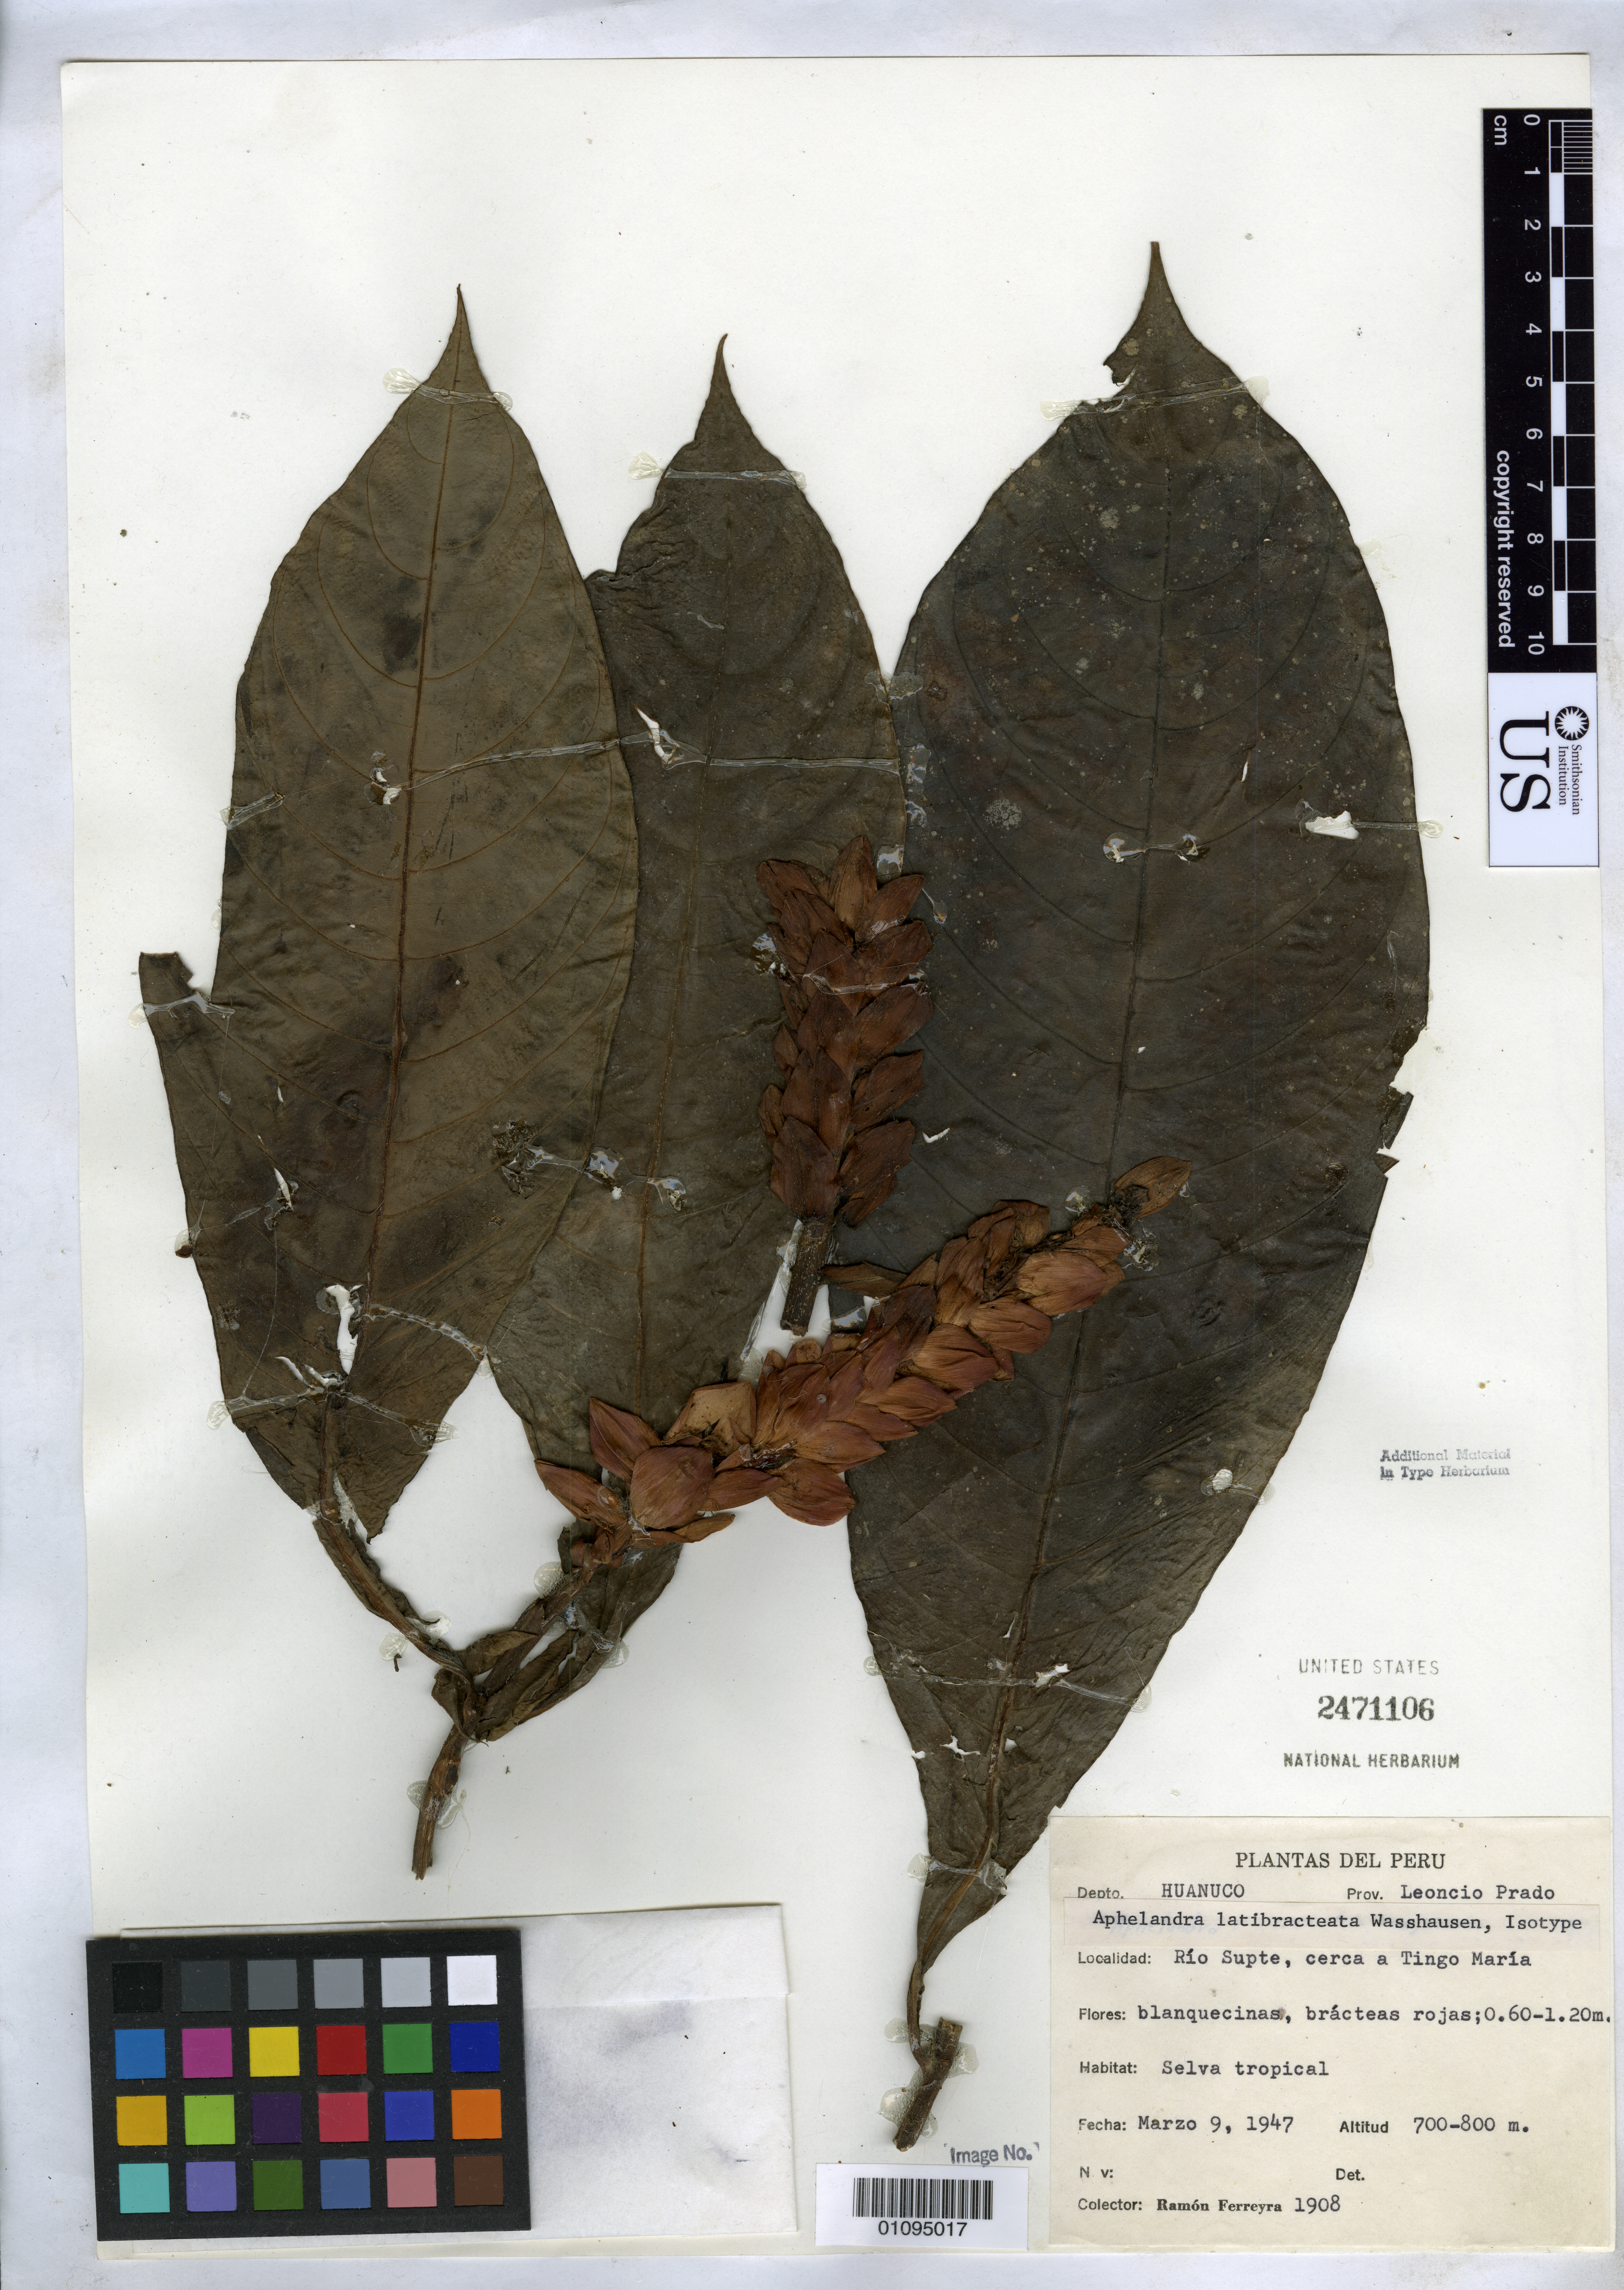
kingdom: Plantae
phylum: Tracheophyta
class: Magnoliopsida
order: Lamiales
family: Acanthaceae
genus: Aphelandra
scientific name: Aphelandra latibracteata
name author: Wassh.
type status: Isotype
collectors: R. A. Ferreyra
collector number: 1908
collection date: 1947-03-09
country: Peru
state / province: Huánuco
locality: Rio Supte, cerca a Tingo Maria, Prov. Leoncio Prado.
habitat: Selva tropical.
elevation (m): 700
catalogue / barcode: US 2471106